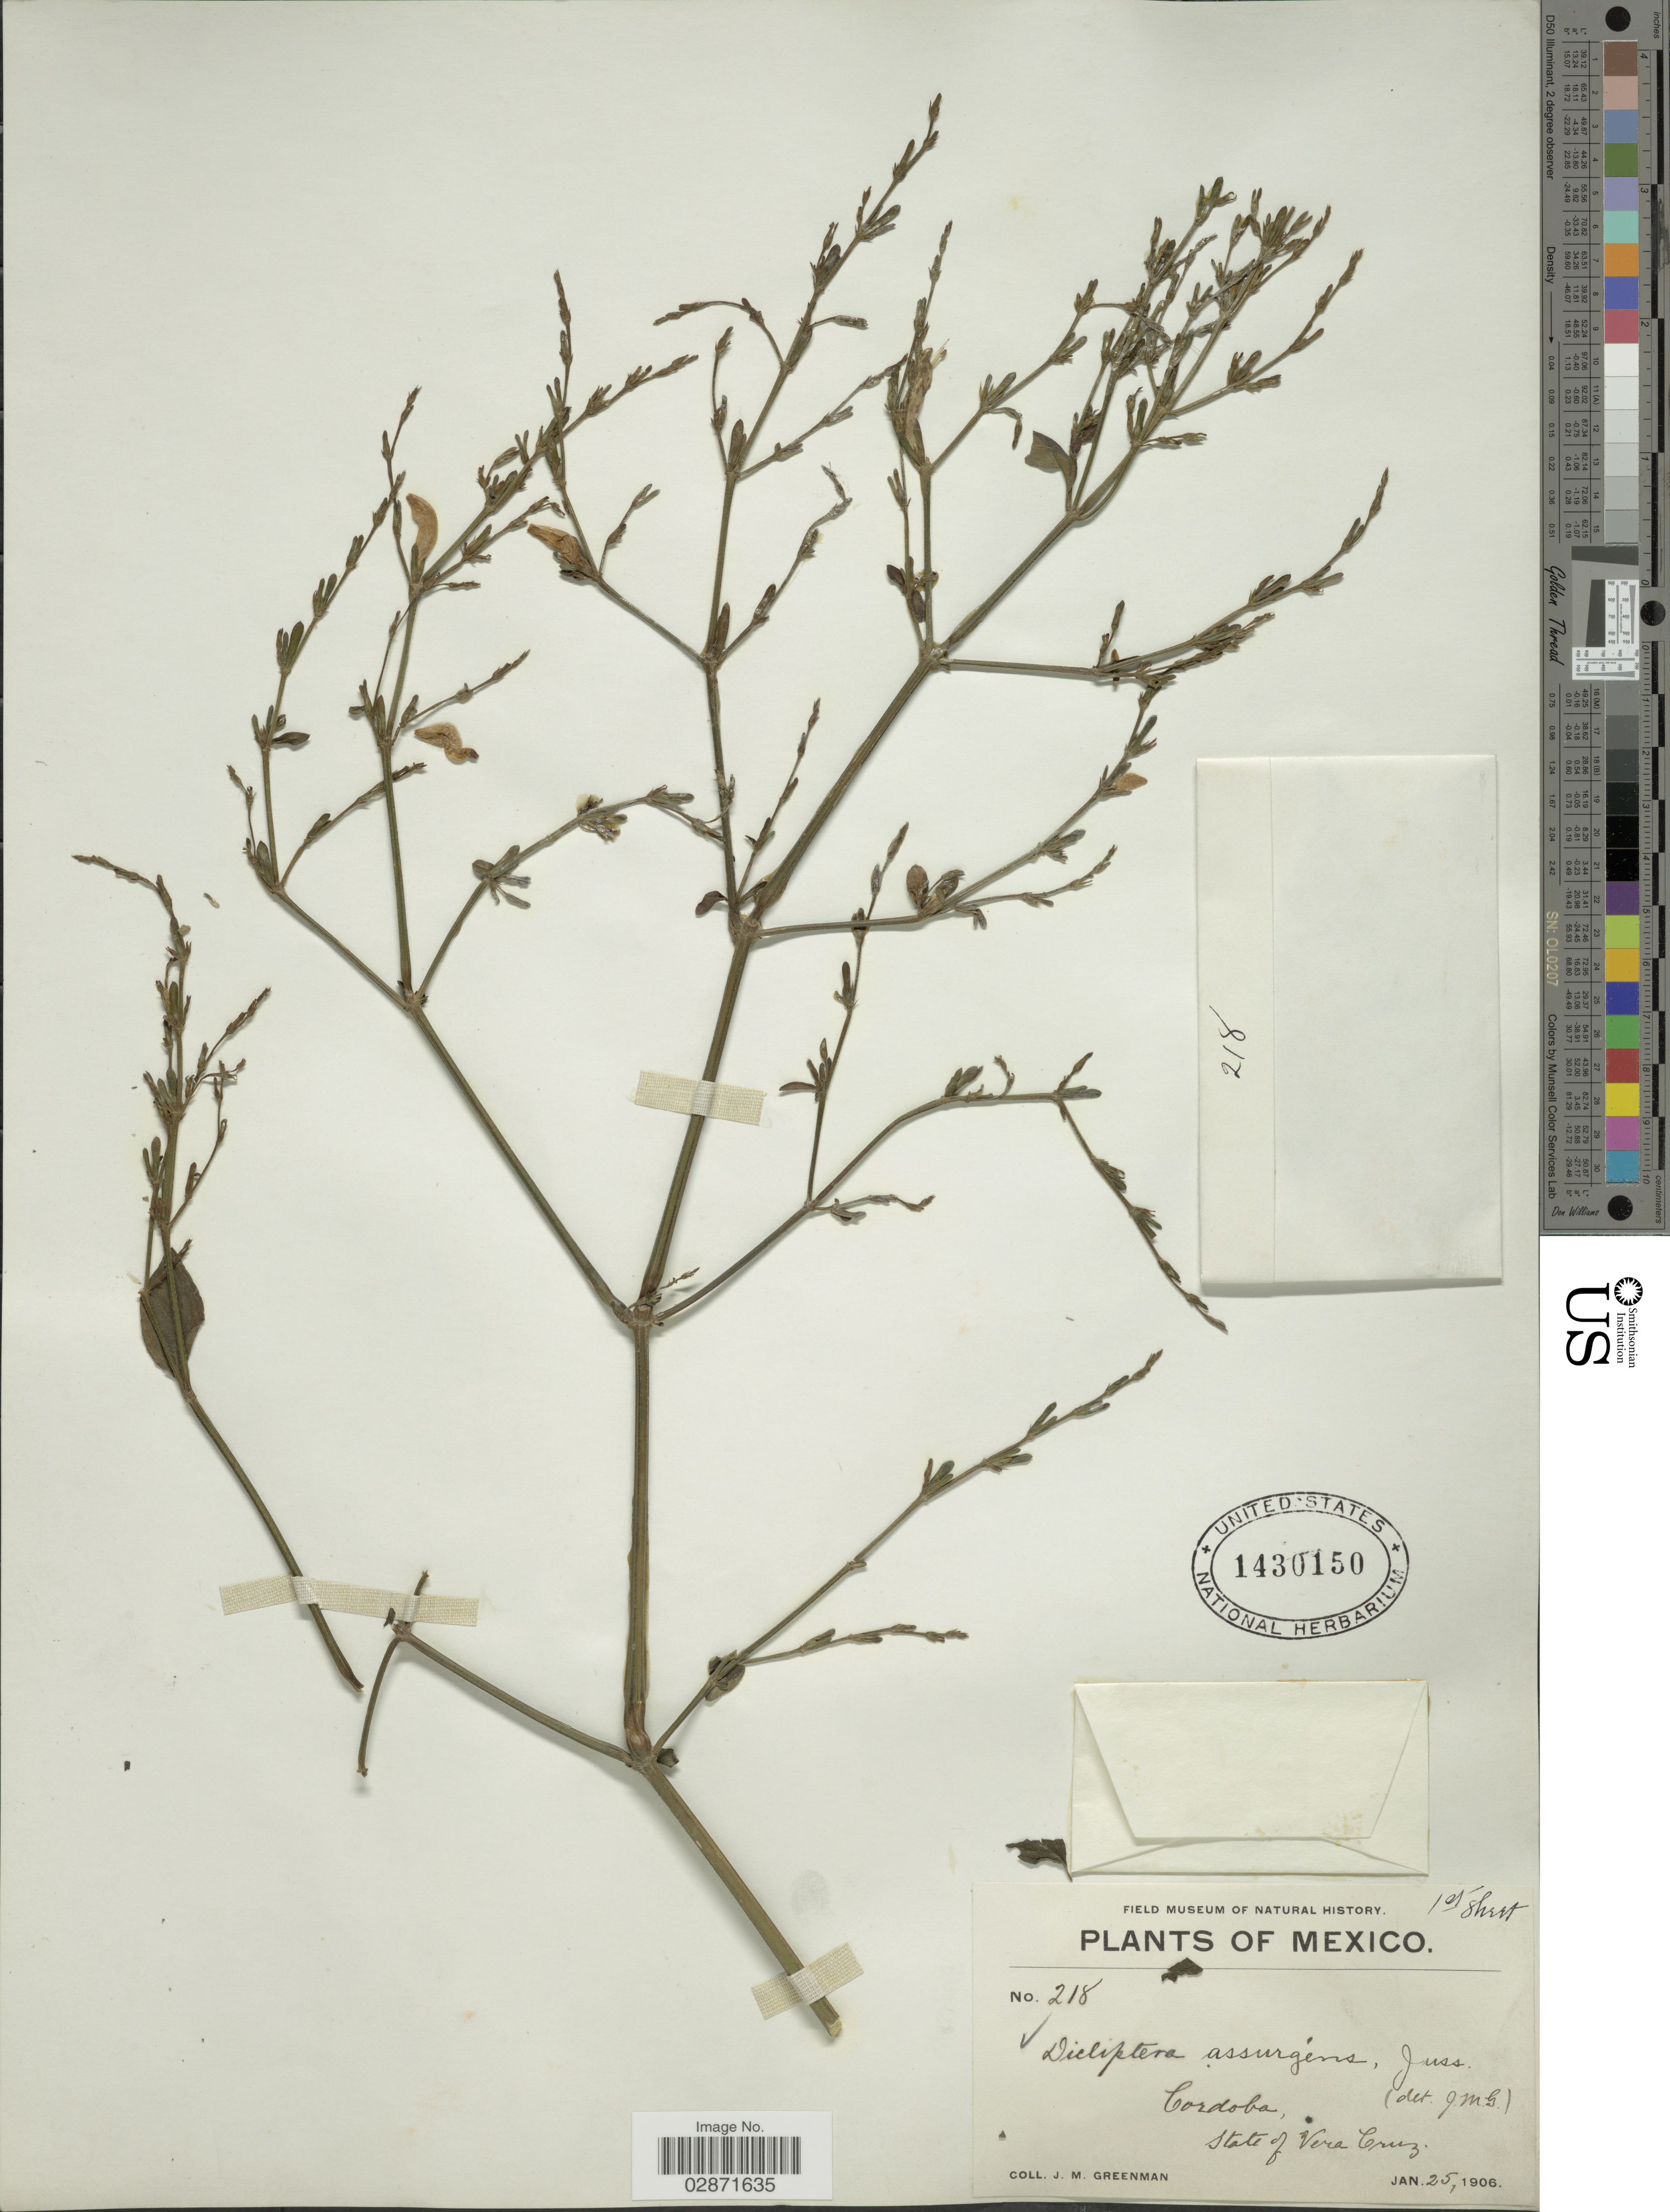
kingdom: Plantae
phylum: Tracheophyta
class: Magnoliopsida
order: Lamiales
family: Acanthaceae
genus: Dicliptera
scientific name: Dicliptera sexangularis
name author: (L.) Juss.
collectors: J. M. Greenman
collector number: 218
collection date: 1906-01-25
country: Mexico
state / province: Veracruz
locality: Cordoba, State of Vera Cruz.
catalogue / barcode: US 1430150